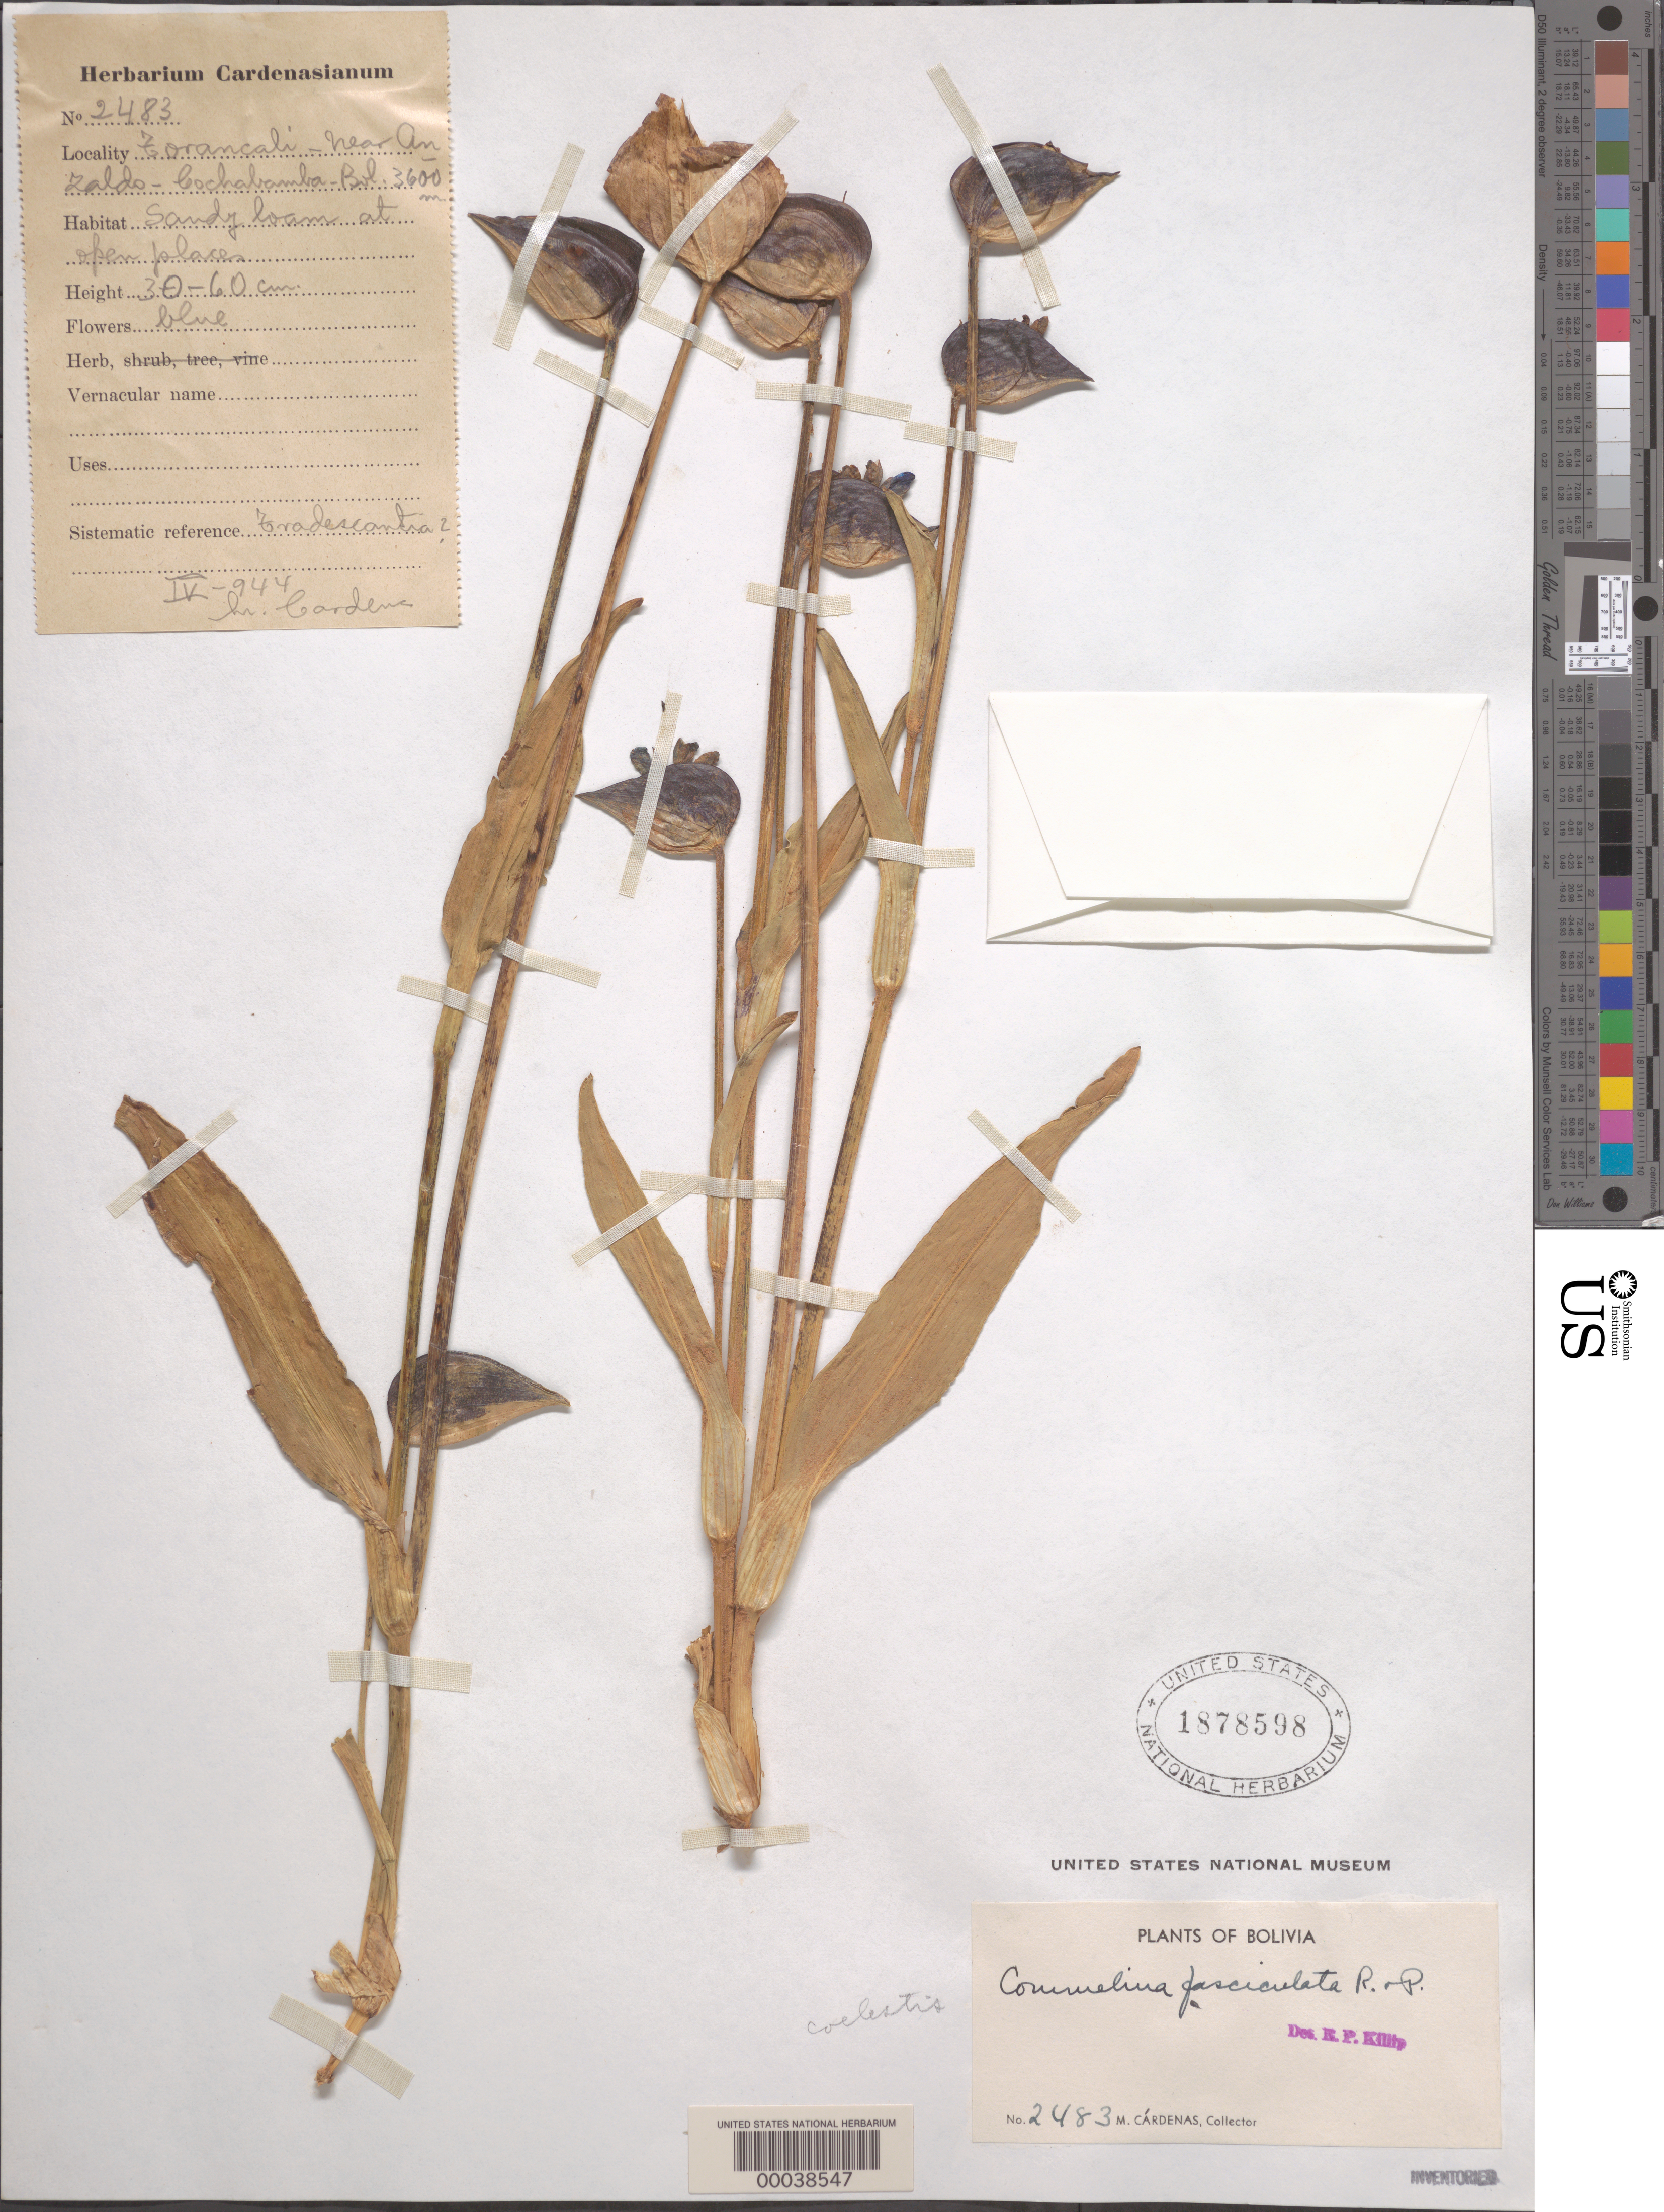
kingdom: Plantae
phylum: Tracheophyta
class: Liliopsida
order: Commelinales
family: Commelinaceae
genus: Commelina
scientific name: Commelina elliptica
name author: Kunth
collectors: M. Cárdenas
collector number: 2483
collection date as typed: Apr 1944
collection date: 1944-04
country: Bolivia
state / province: Cochabamba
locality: Zorancali near an Zaldo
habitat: Sandy loam; open areas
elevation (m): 3600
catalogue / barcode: US 1878598